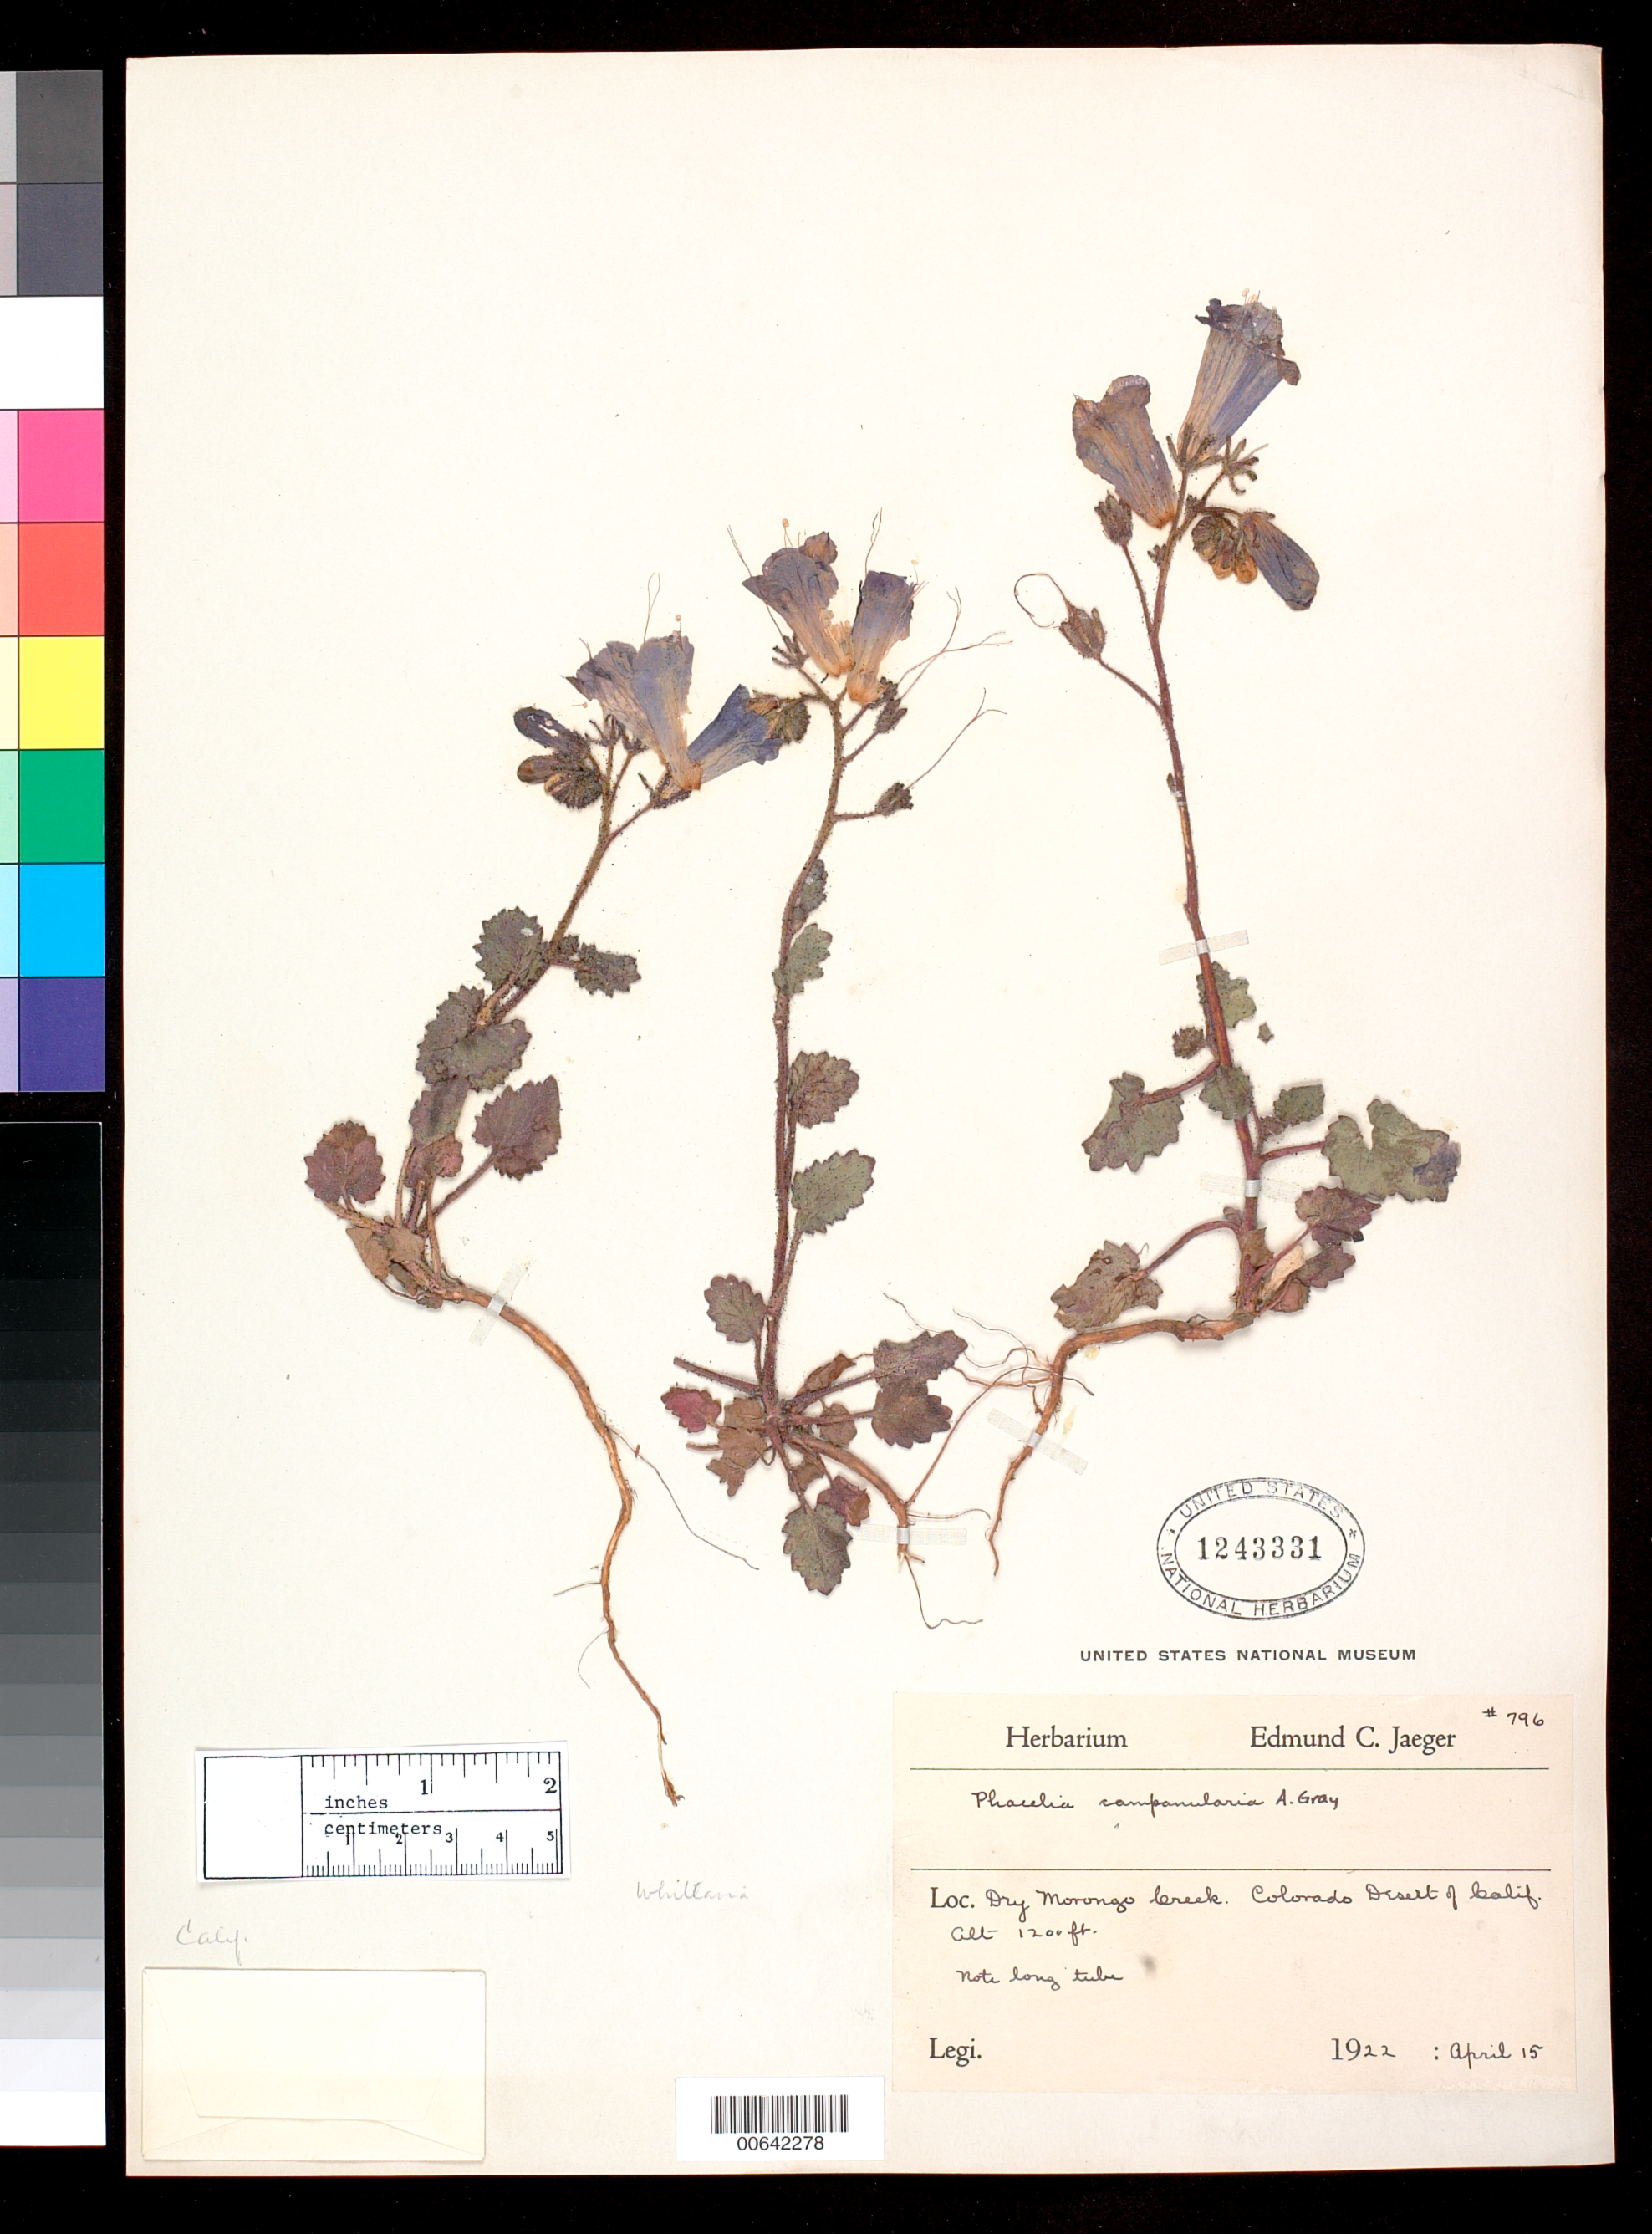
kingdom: Plantae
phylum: Tracheophyta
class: Magnoliopsida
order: Boraginales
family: Hydrophyllaceae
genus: Phacelia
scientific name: Phacelia campanularia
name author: A. Gray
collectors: E. Jaeger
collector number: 796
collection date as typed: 15 Apr 1922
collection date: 1922-04-15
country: United States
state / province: California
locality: Dry Morongo Creek, Colorado Desert.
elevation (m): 366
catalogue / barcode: US 1243331